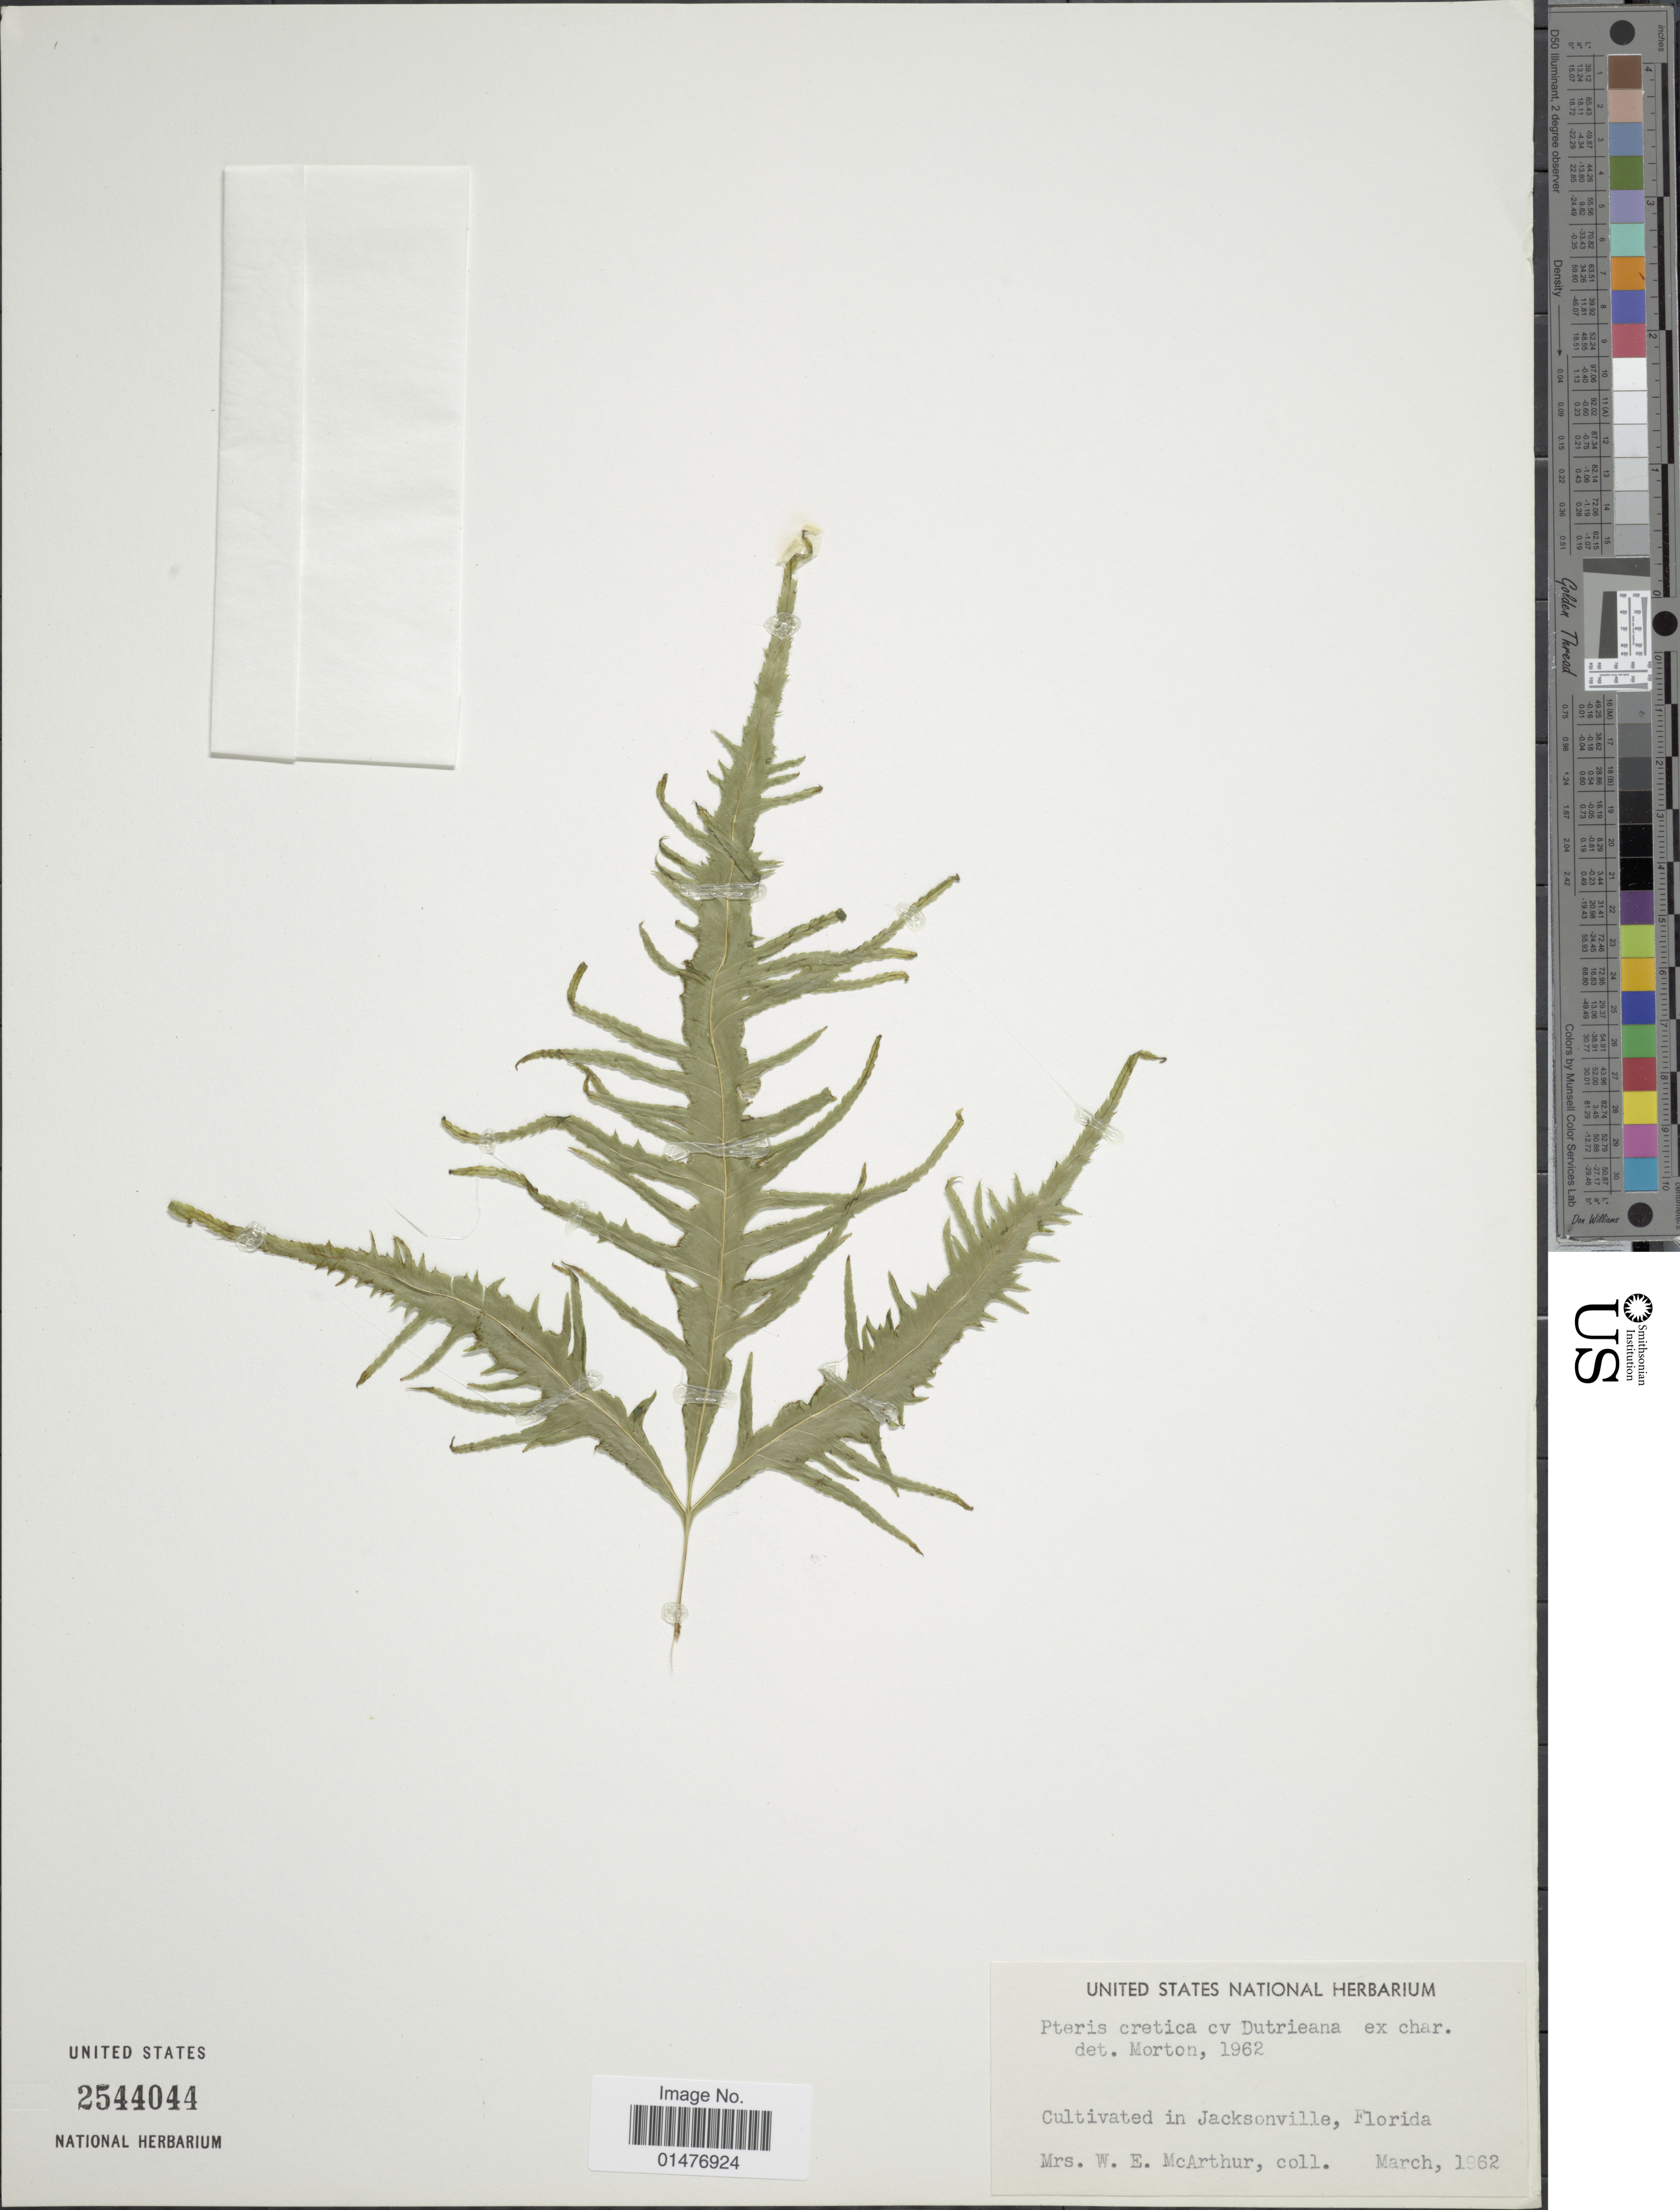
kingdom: Plantae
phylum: Tracheophyta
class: Polypodiopsida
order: Polypodiales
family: Pteridaceae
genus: Pteris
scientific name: Pteris sp.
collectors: W. McArthur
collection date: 1962-03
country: United States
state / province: Florida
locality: Jacksonville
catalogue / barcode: US 2544044